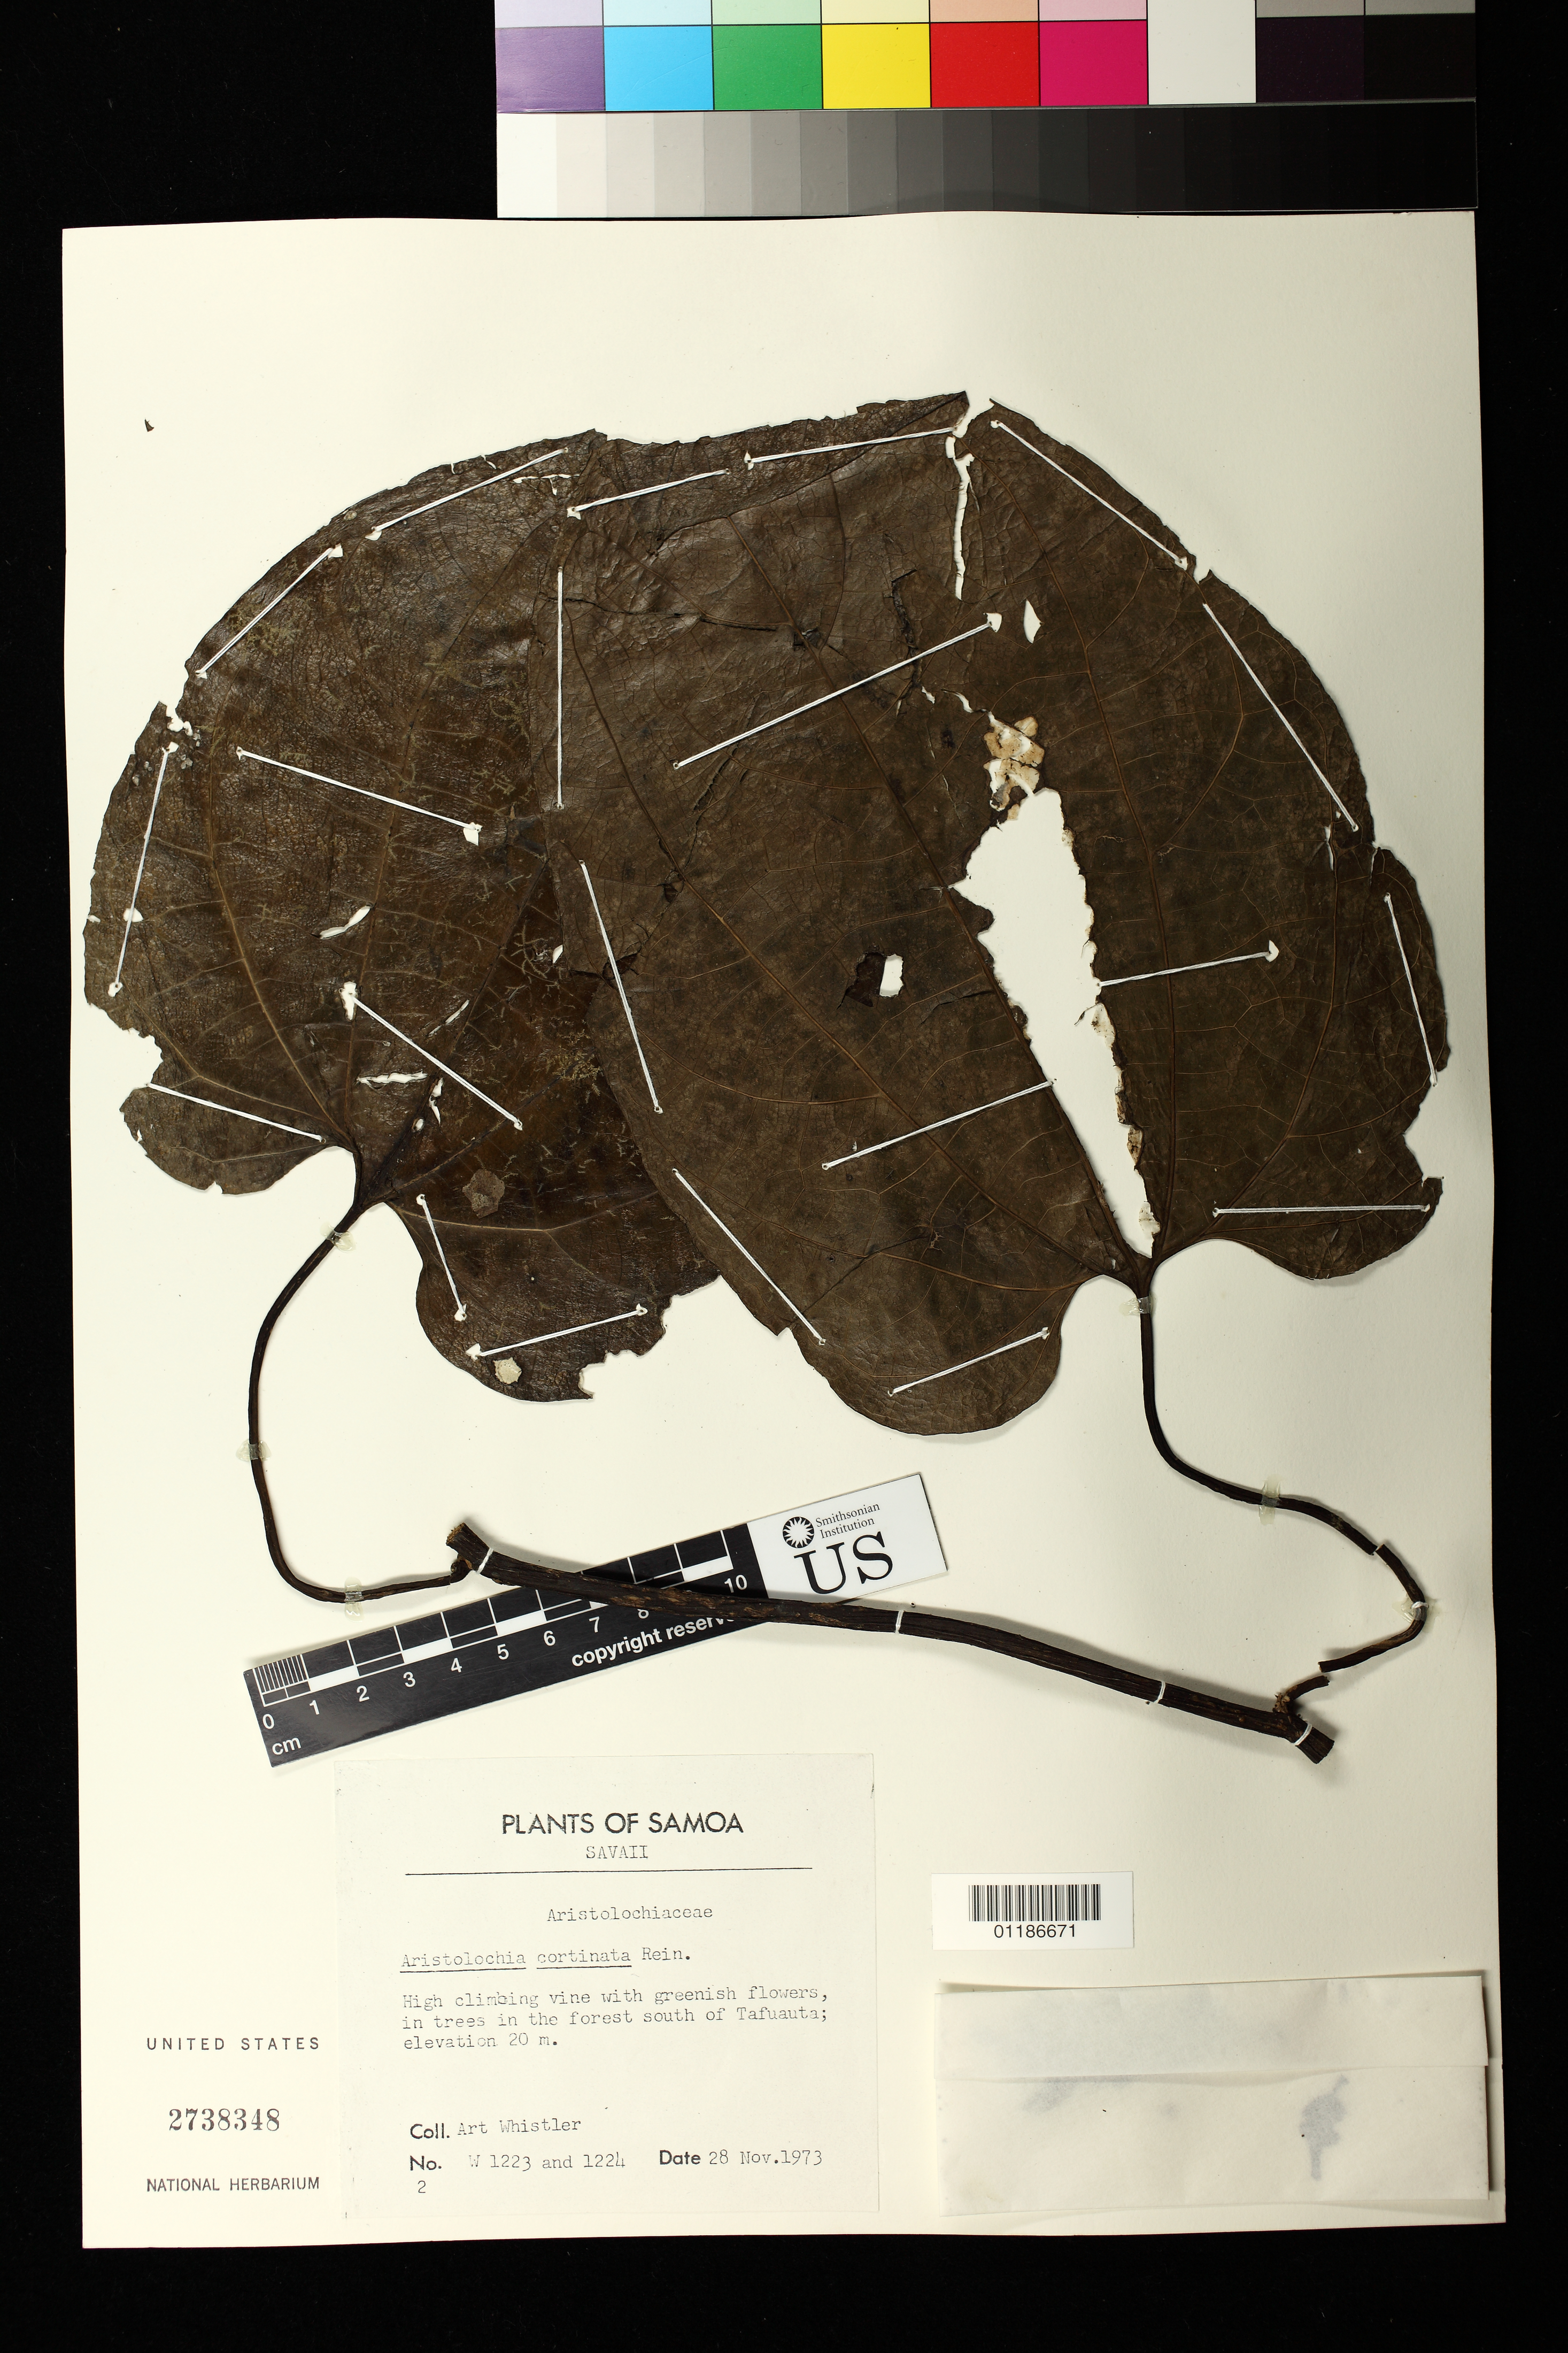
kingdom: Plantae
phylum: Tracheophyta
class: Magnoliopsida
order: Piperales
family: Aristolochiaceae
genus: Aristolochia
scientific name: Aristolochia cortinata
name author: Reinecke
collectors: A. Whistler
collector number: W1223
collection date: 1973-11-28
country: Samoa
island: Savai'i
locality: Savai'i Island, in forest south of Tafuauta.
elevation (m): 20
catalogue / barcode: US 2738348